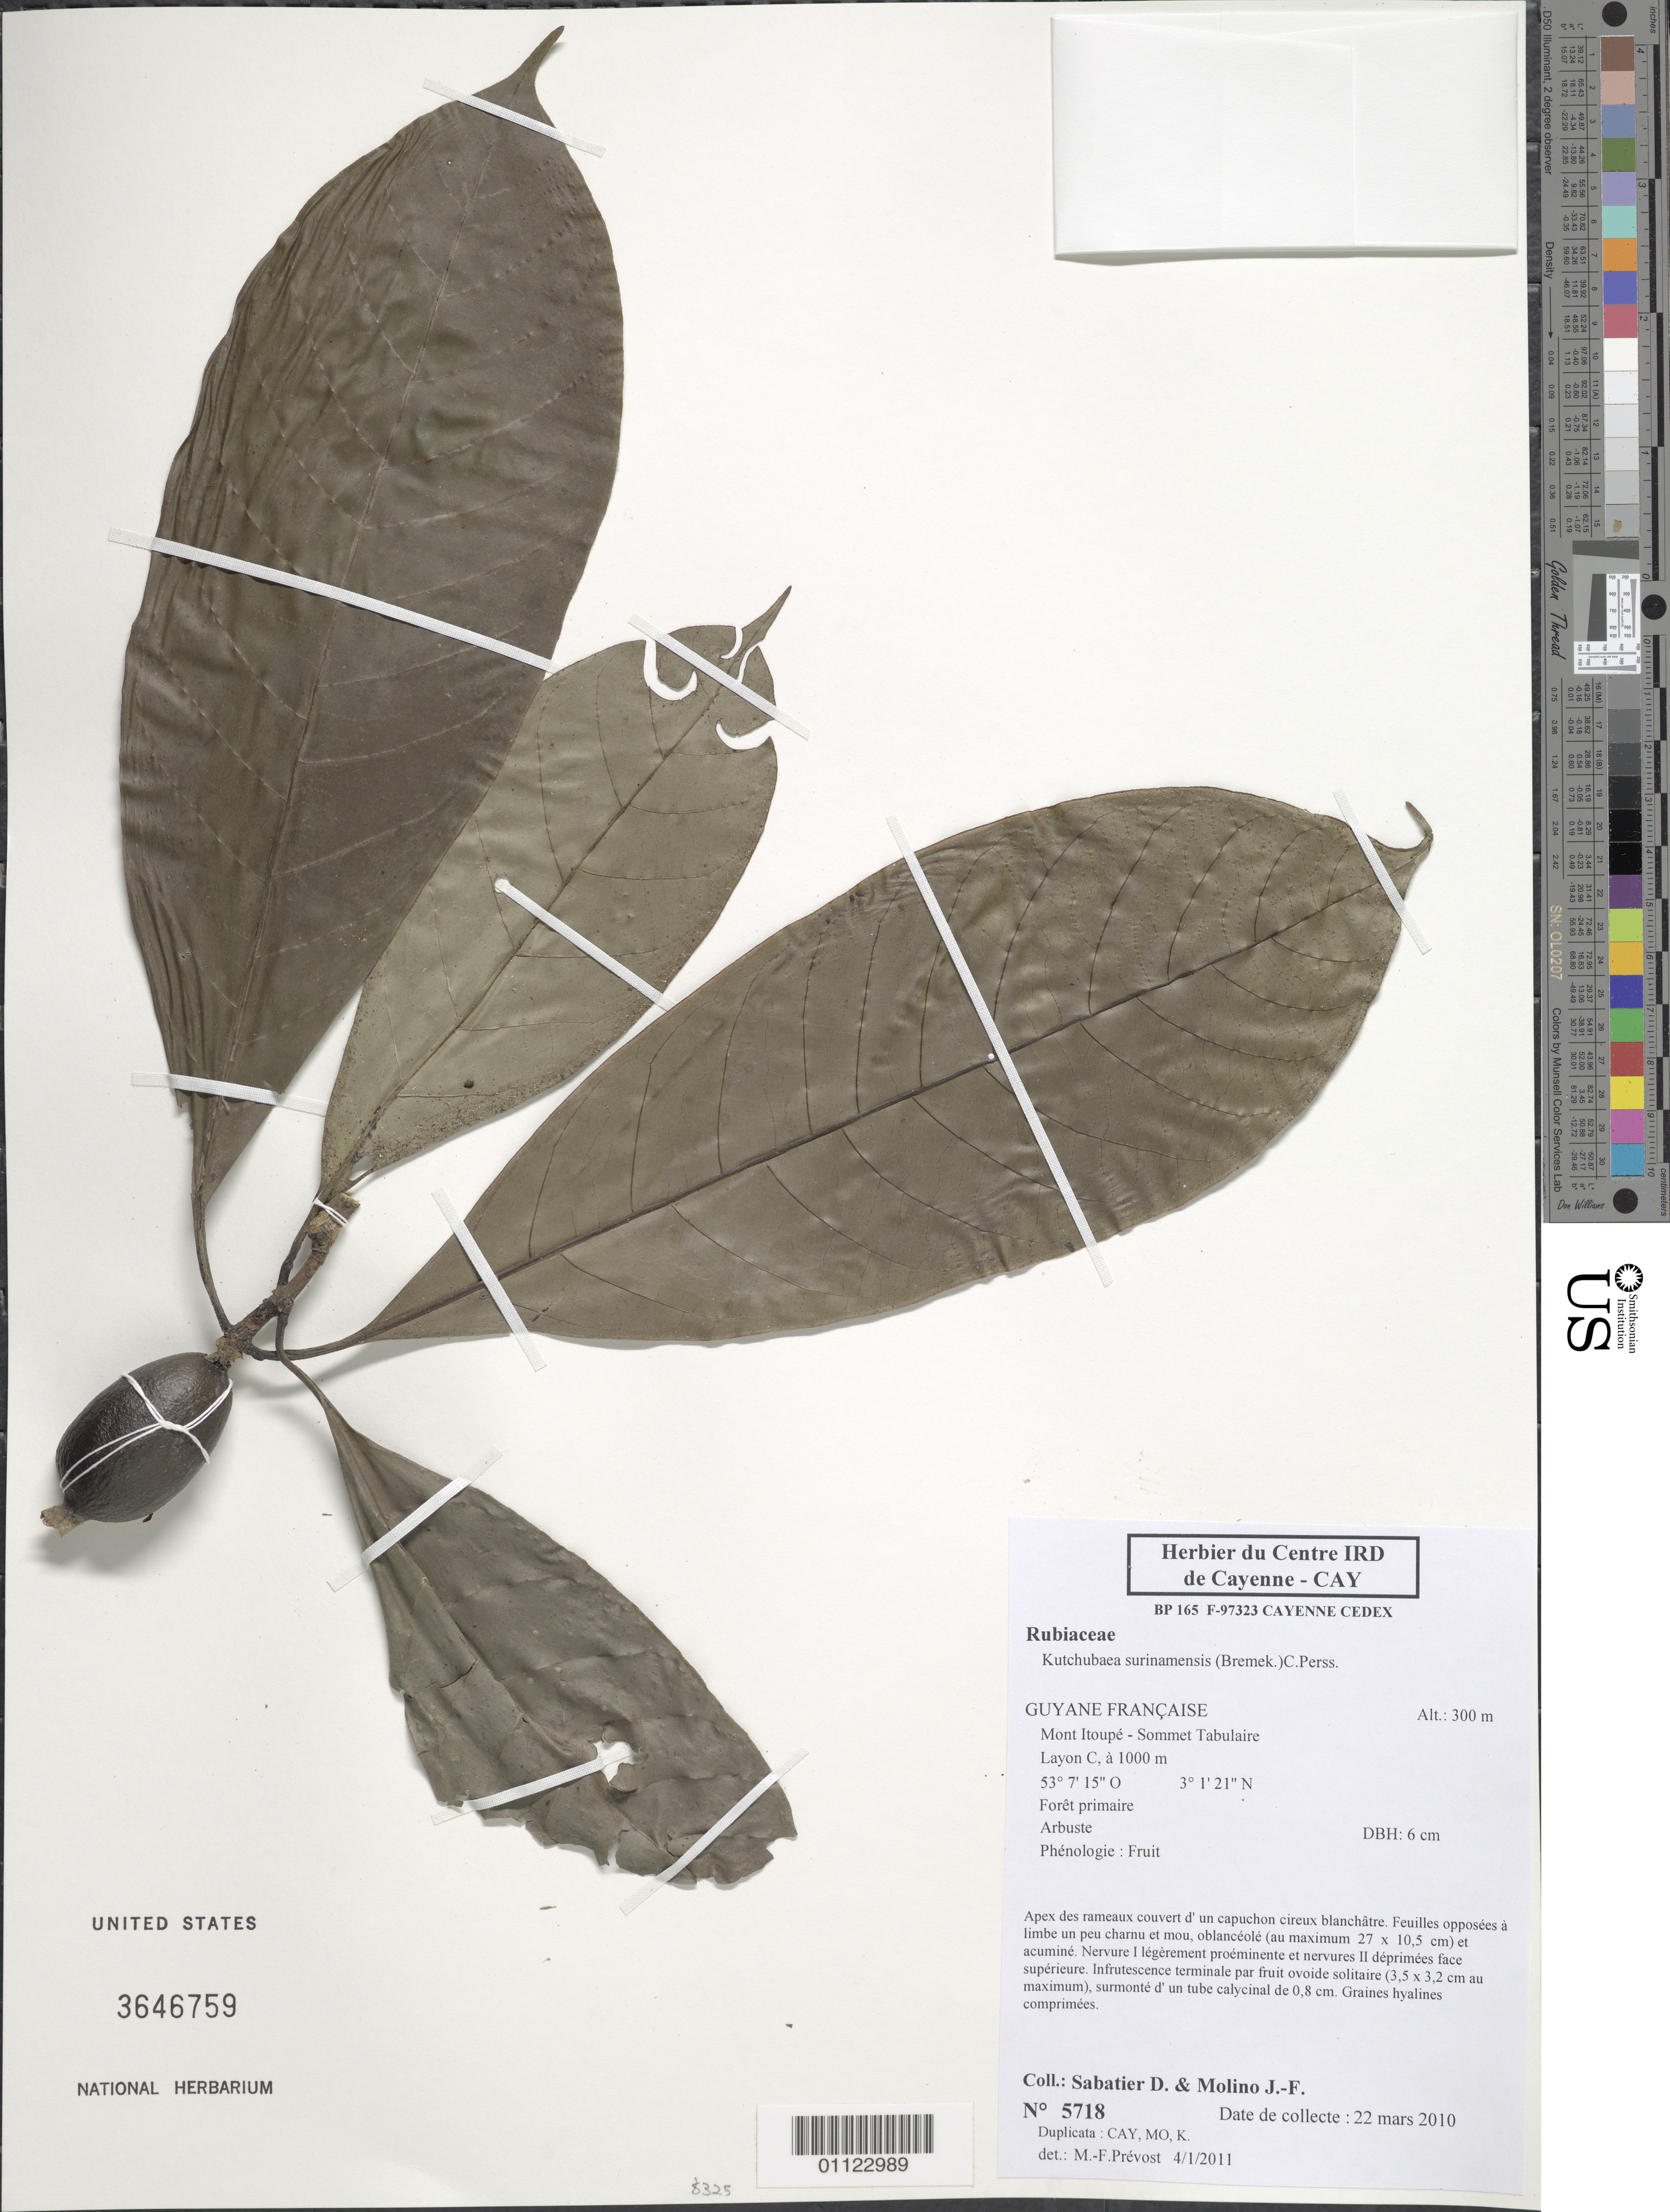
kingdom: Plantae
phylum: Tracheophyta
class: Magnoliopsida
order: Gentianales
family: Rubiaceae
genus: Kutchubaea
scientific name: Kutchubaea surinamensis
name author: (Bremek.) C.H. Perss.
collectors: D. Sabatier & J. Molino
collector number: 5718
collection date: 2010-03-22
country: French Guiana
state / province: Cayenne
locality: Mont Itoupe- Sommet Tabulaire, Layon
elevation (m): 300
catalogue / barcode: US 3646759